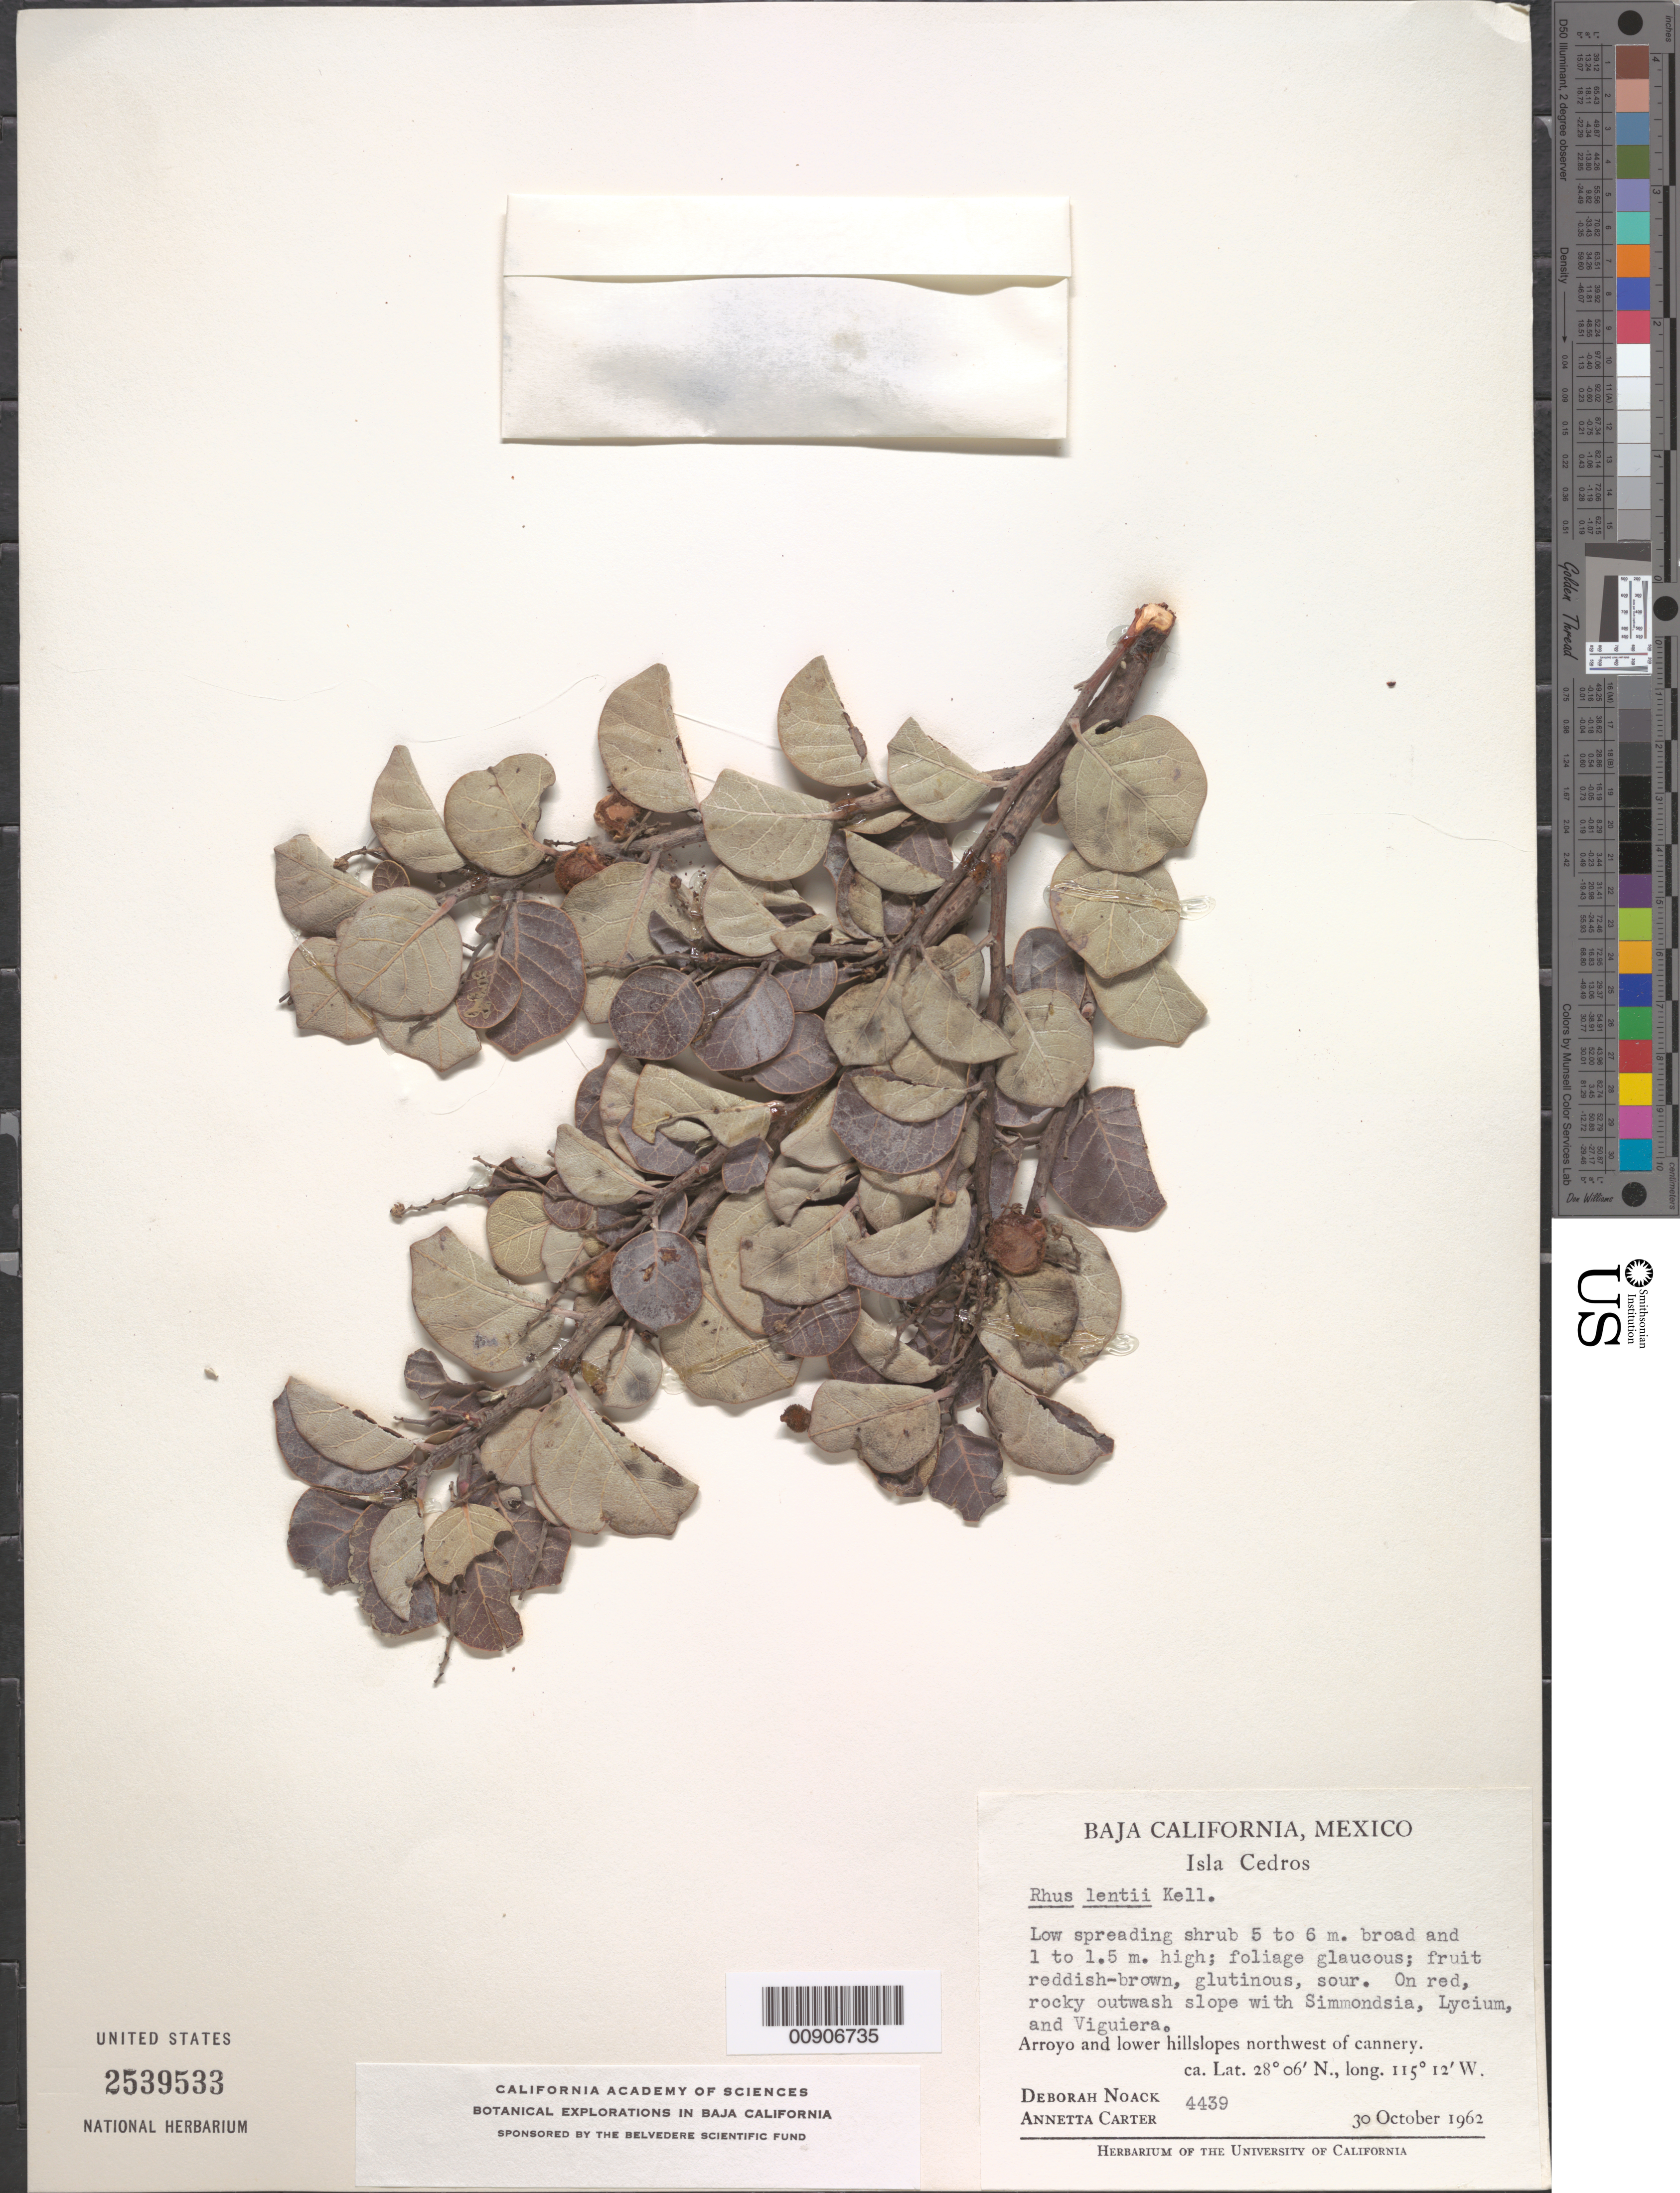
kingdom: Plantae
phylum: Tracheophyta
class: Magnoliopsida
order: Sapindales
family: Anacardiaceae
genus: Rhus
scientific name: Rhus lentii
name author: Kellogg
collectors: Noack, D. & A. Carter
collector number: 4439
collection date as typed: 30 Oct 1962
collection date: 1962-10-30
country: Mexico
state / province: Baja California Norte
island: Cedros I.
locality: Isla Cedros. Arroyo and lower hillslopes northwest of cannery.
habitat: Arroyo and lower hillslopes. On red, rocky outwash slope with Simmondsia, Lycium, and Viguiera.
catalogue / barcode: US 2539533